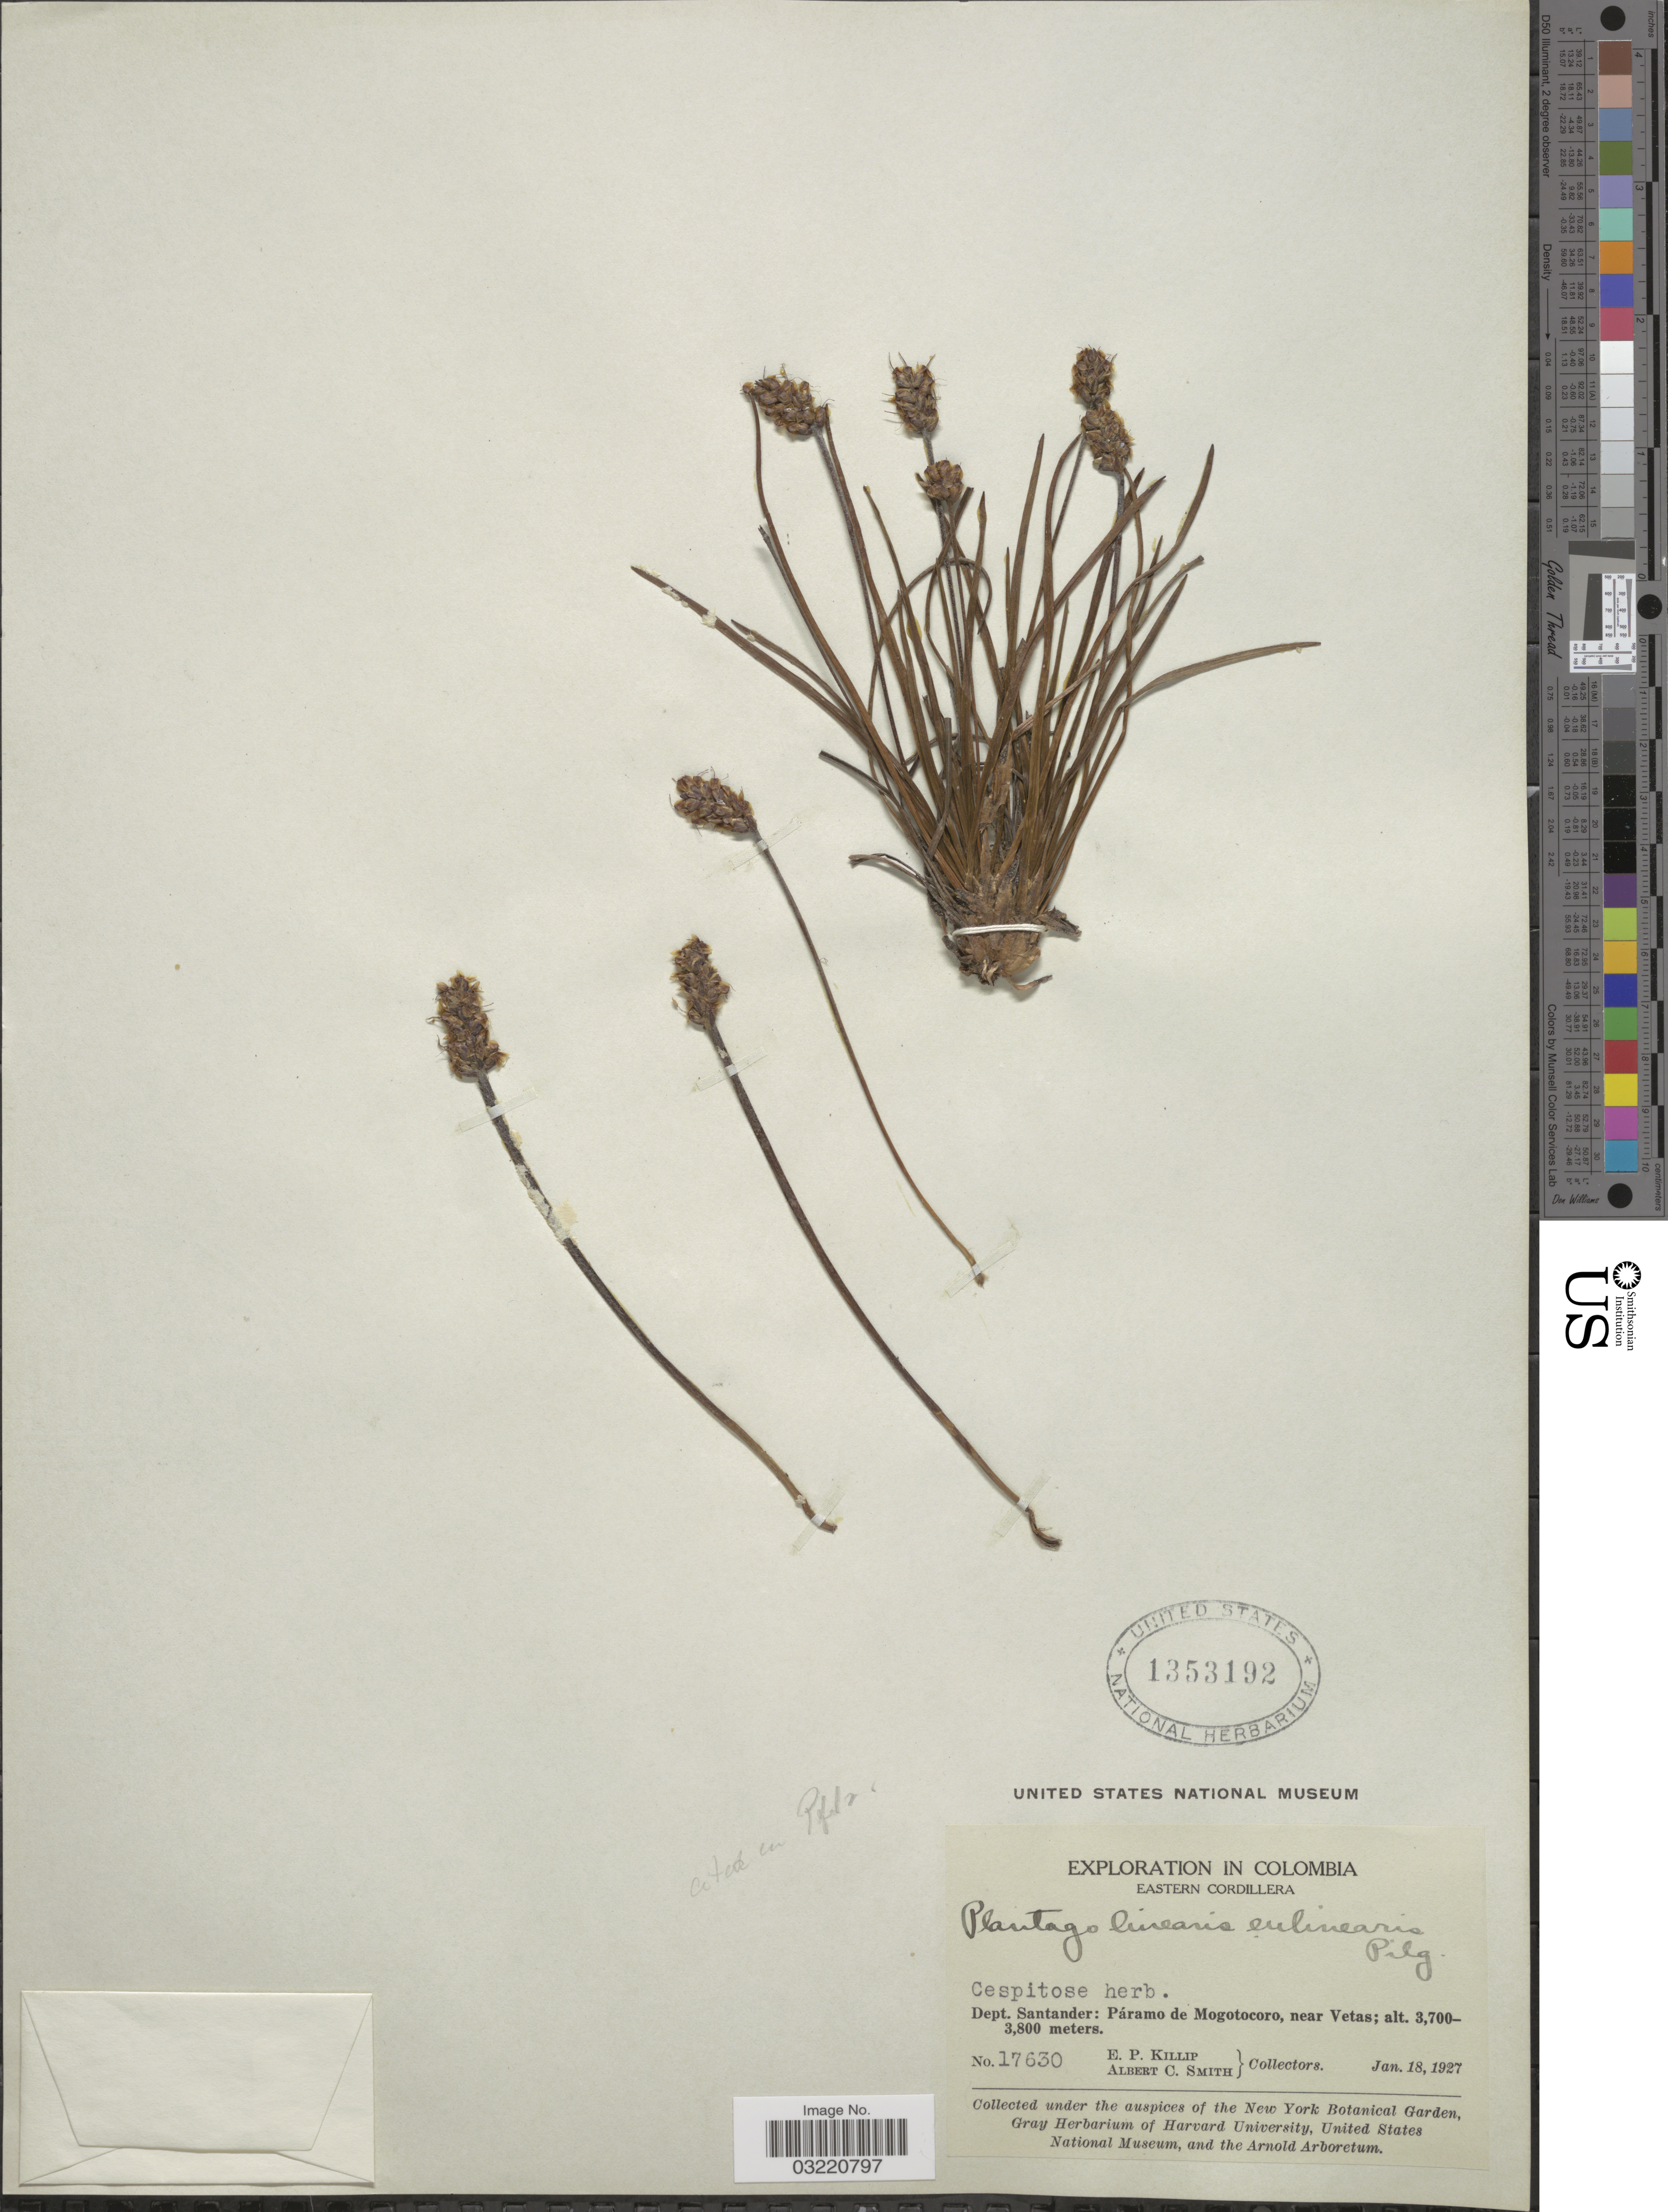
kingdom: Plantae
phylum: Tracheophyta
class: Magnoliopsida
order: Lamiales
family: Plantaginaceae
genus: Plantago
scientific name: Plantago linearis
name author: Kunth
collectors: E. P. Killip & A. C. Smith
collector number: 17630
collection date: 1927-01-18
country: Colombia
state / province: Santander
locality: Eastern Cordillera. Dept. Santander: Páramo de Mogotocoro, near Vetas.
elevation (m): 3700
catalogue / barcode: US 1353192